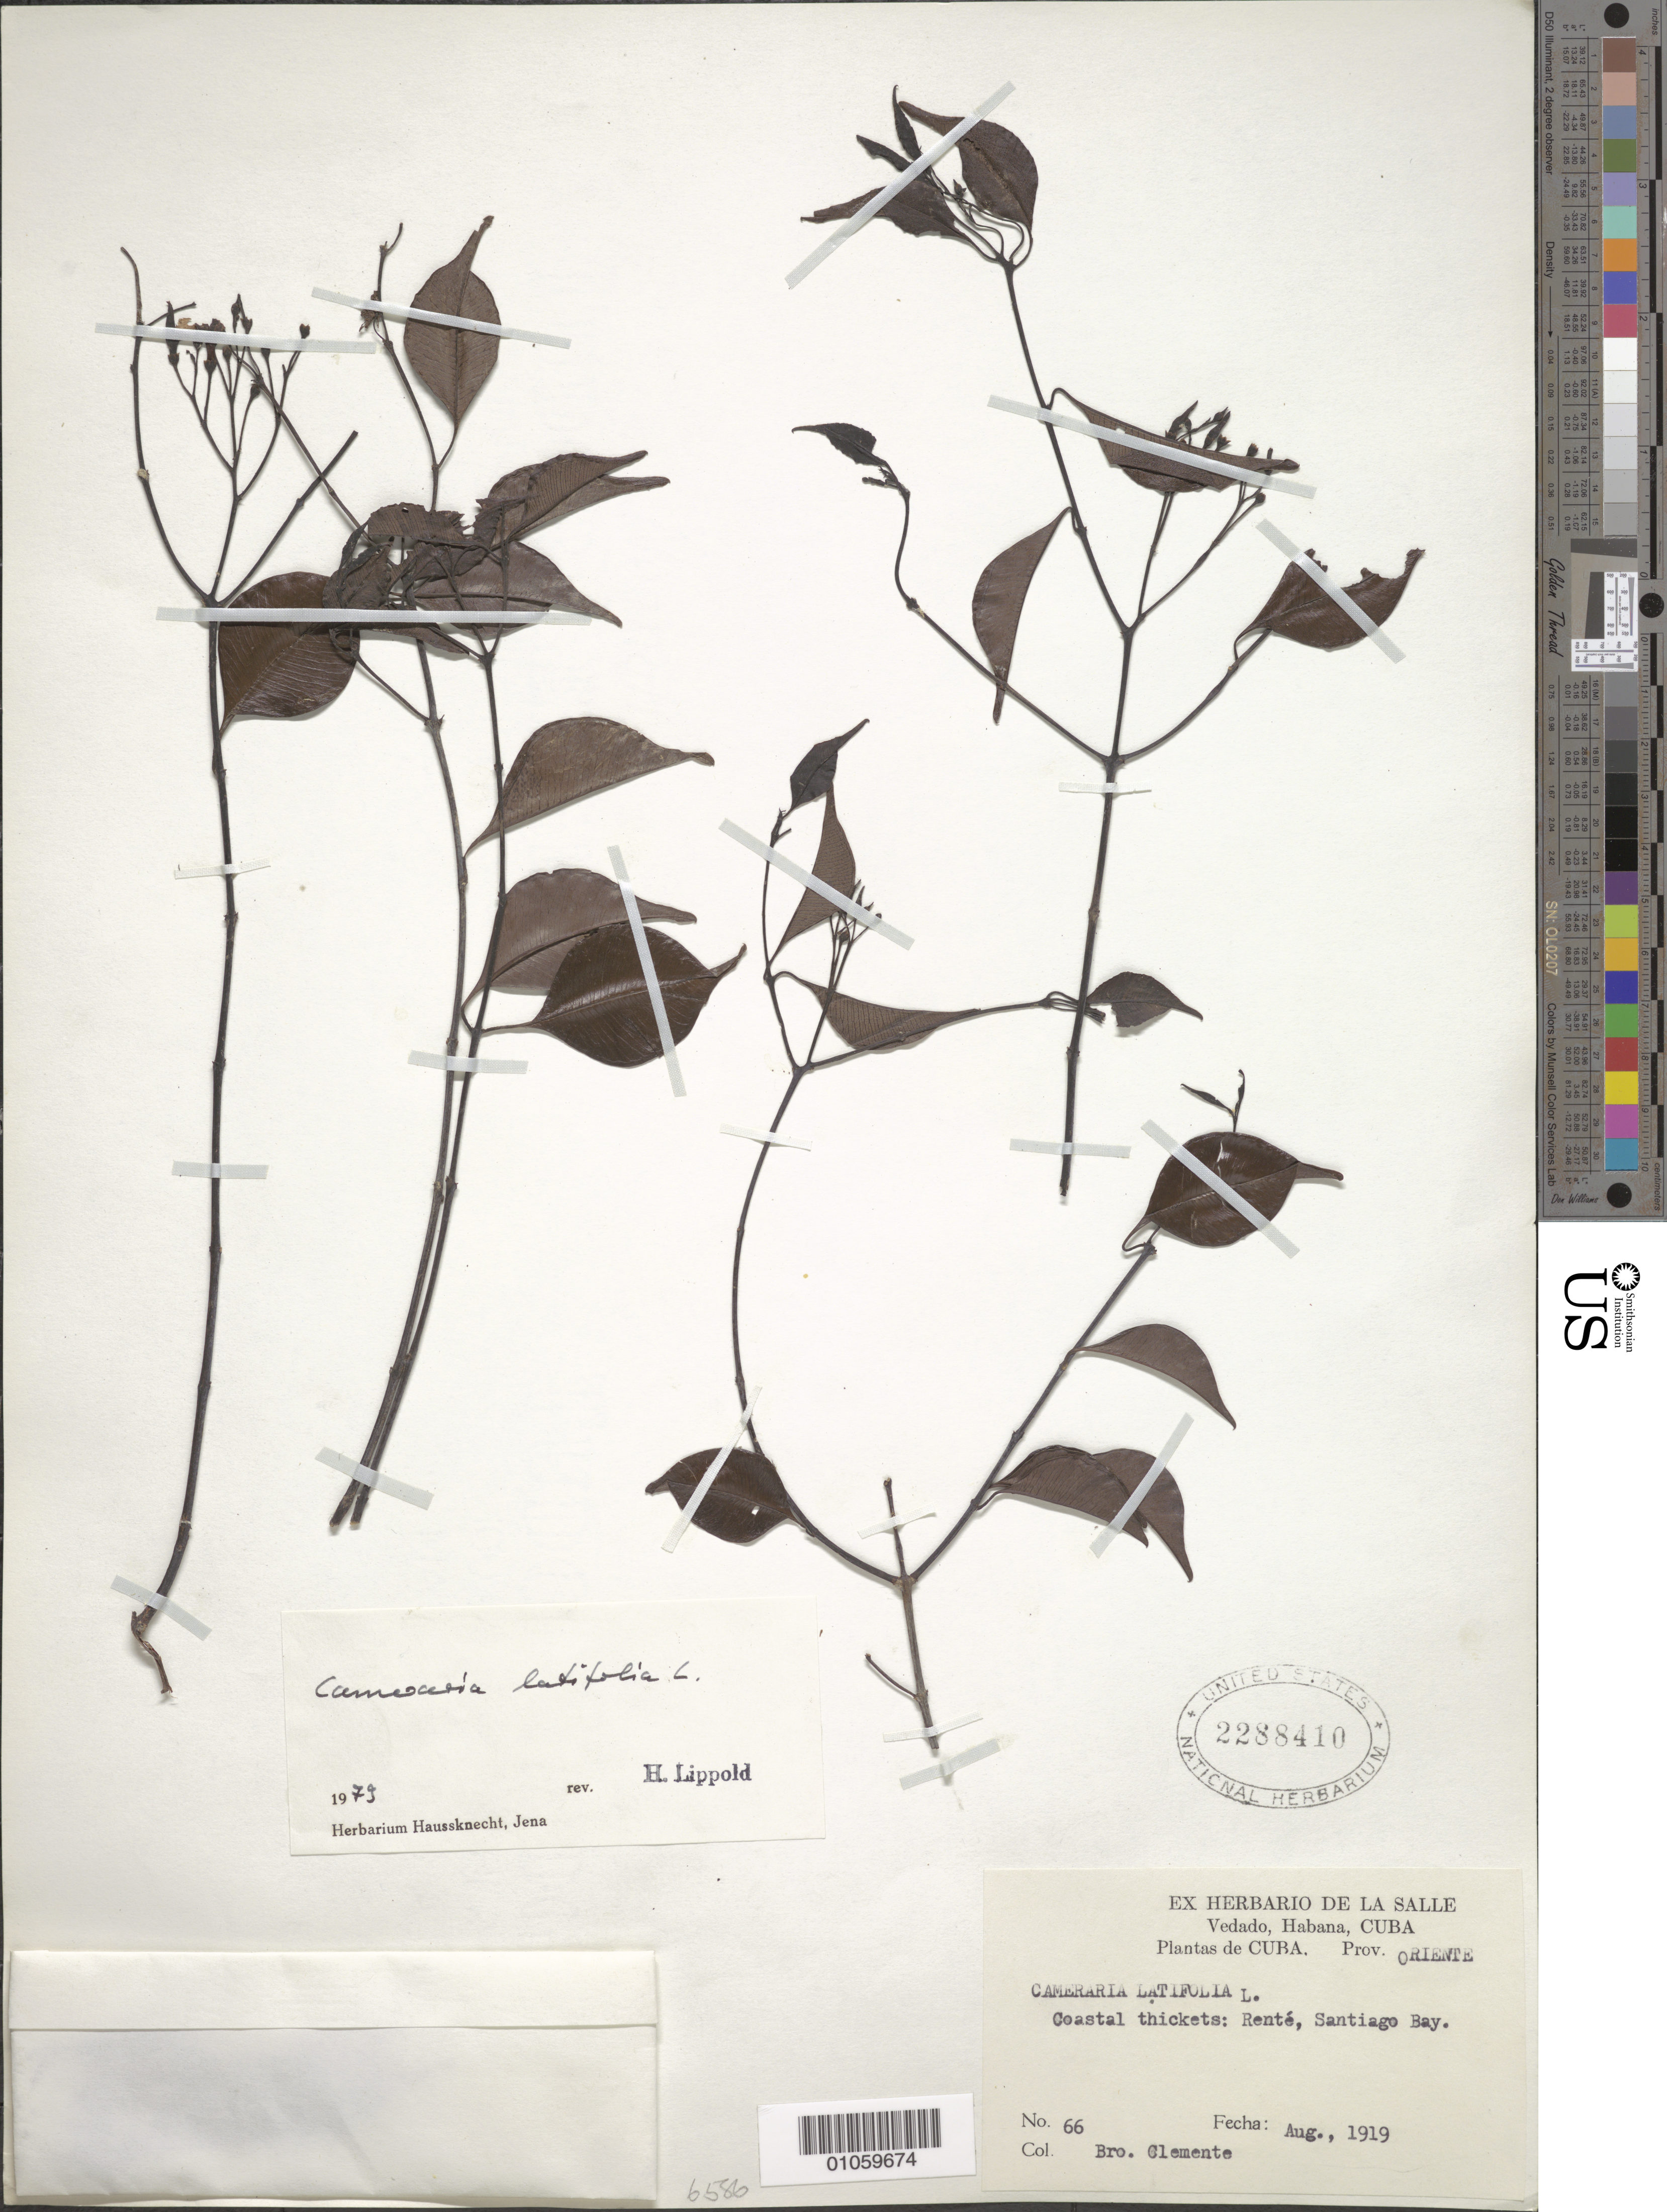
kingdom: Plantae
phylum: Tracheophyta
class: Magnoliopsida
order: Gentianales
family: Apocynaceae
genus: Cameraria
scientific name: Cameraria latifolia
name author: L.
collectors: Bro. Clemente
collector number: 66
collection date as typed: Aug 1919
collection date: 1919-08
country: Cuba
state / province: Santiago de Cuba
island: Cuba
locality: Renté, Santiago Bay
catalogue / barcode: US 2288410